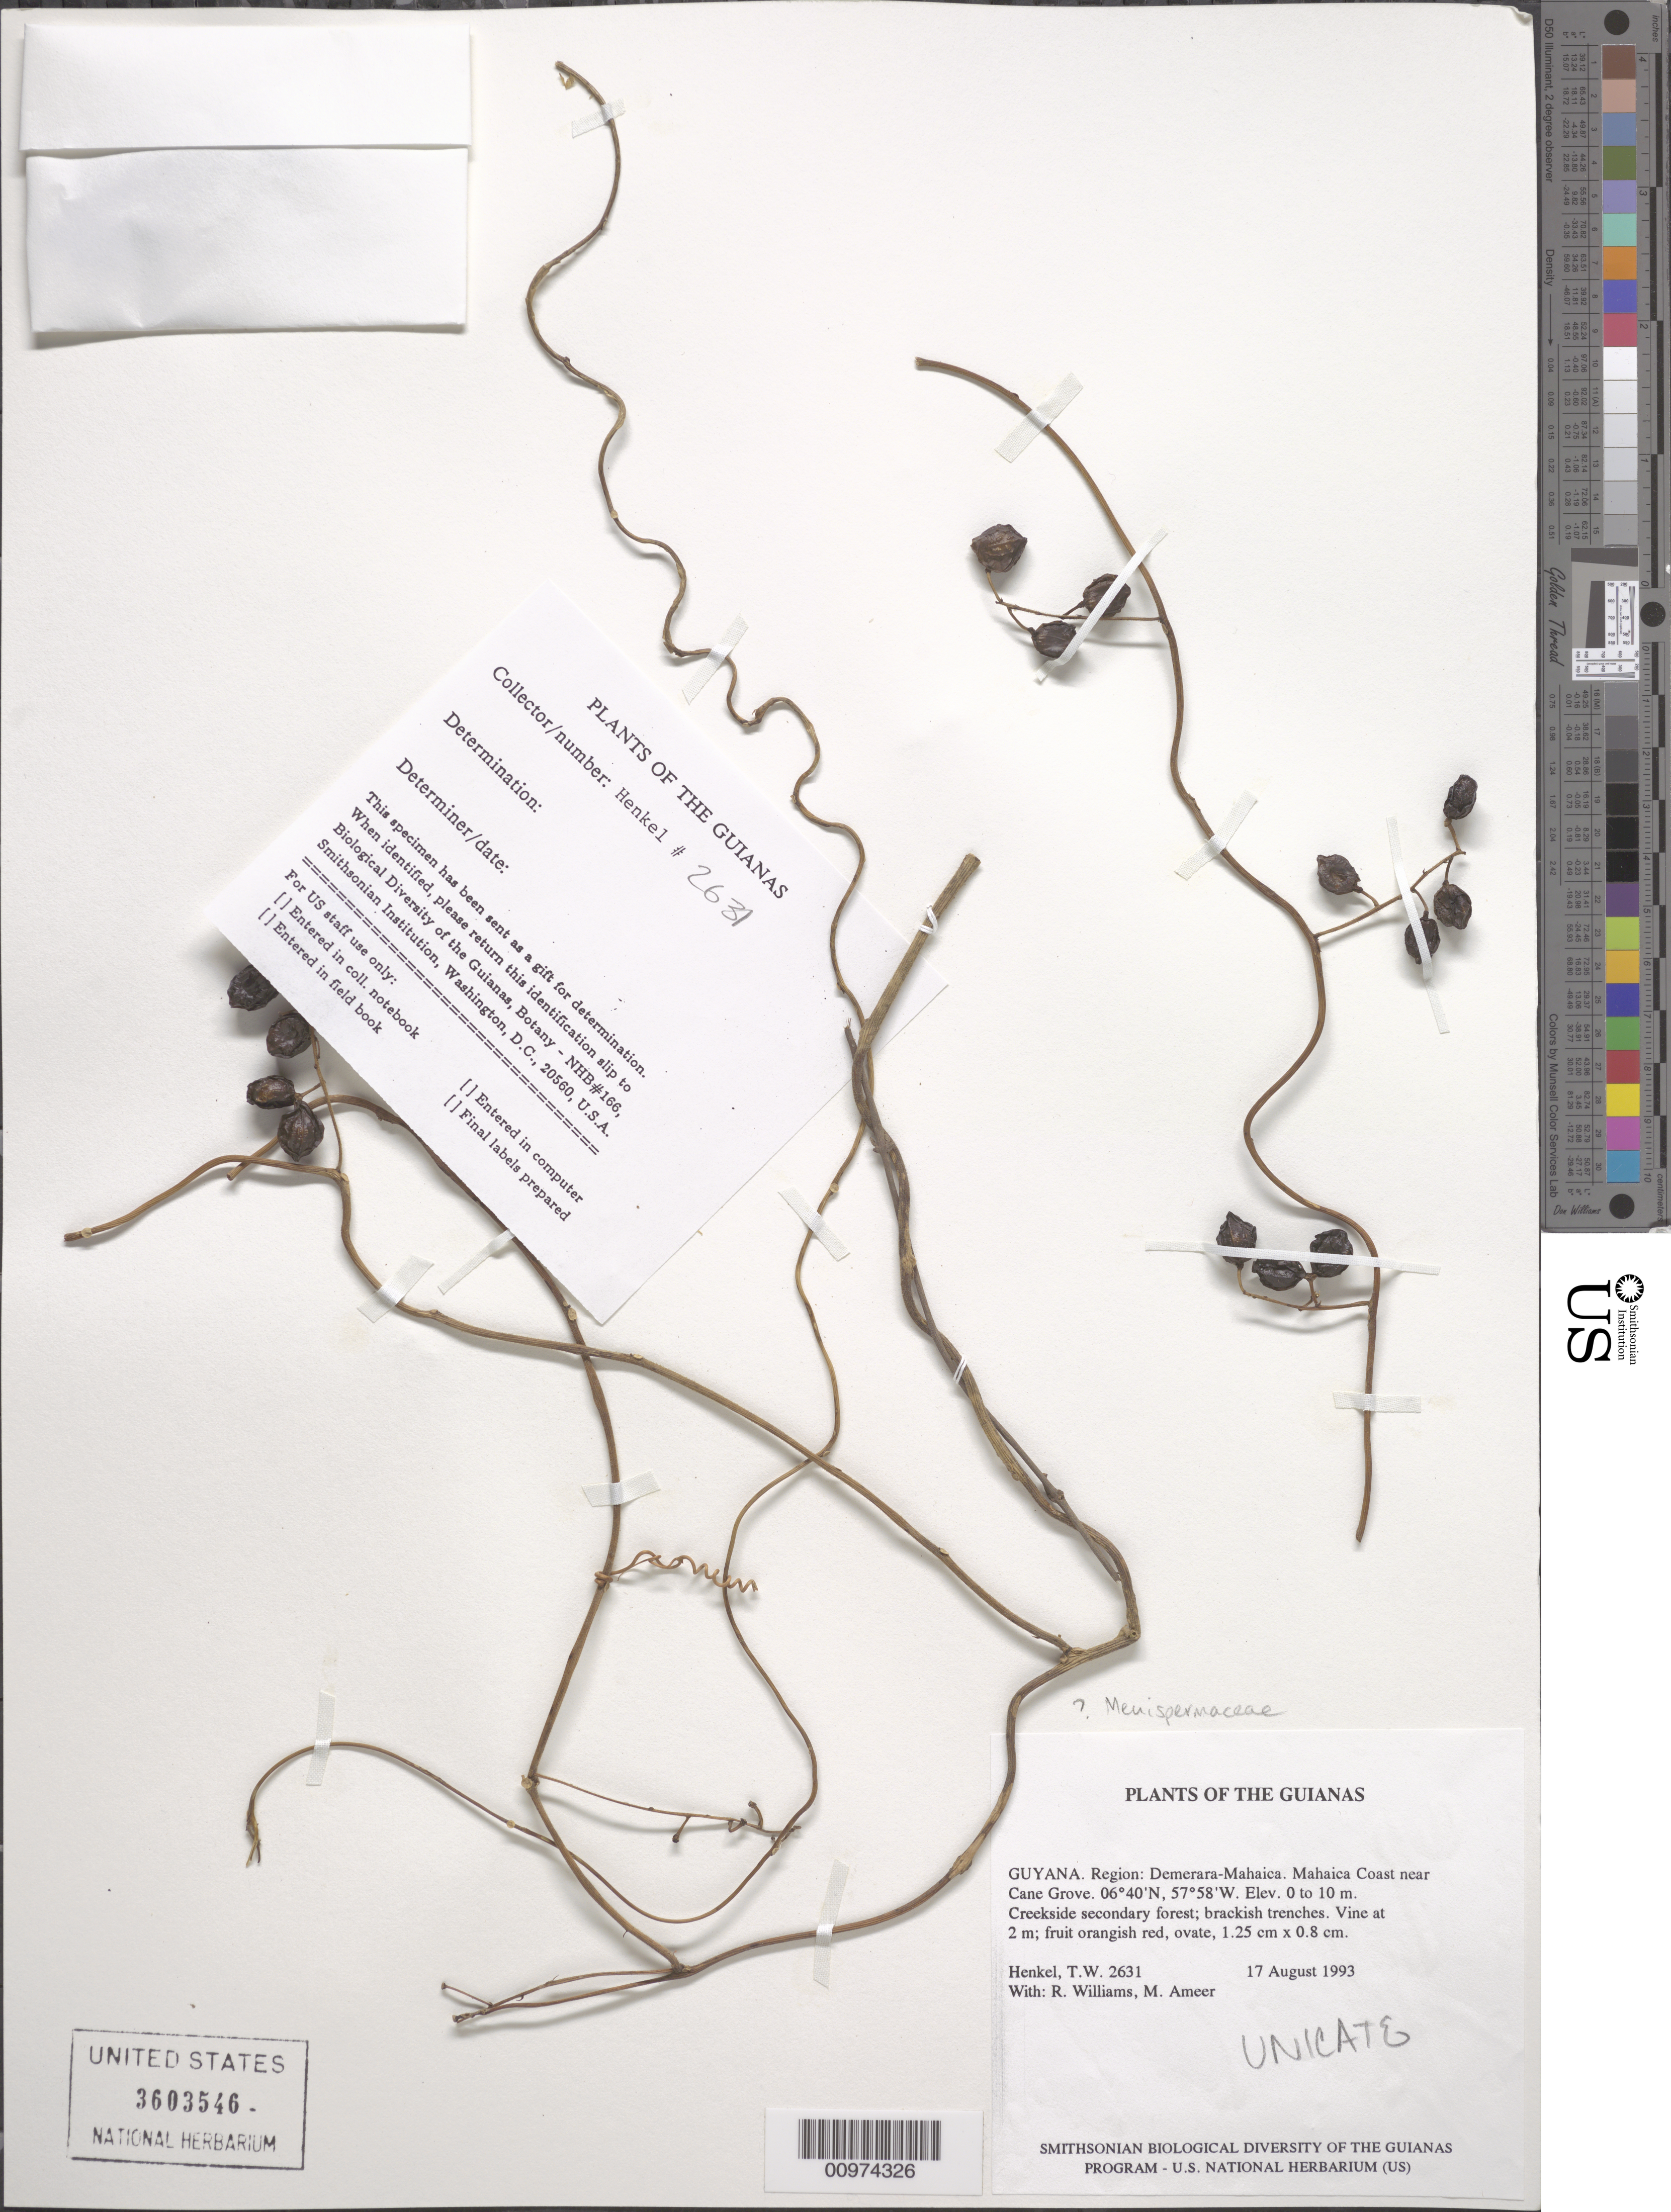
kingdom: Plantae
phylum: Tracheophyta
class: Magnoliopsida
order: Ranunculales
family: Menispermaceae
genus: Odontocarya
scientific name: Odontocarya tamoides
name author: (DC.) Miers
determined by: Acevedo-Rodríguez, P., (BOT), Smithsonian Institution - National Museum of Natural History (UNITED STATES)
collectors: T. Henkel, R. Williams & M. Ameer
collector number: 2631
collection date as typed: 17 August 1993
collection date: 1993-08-17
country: Guyana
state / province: Demerara-Mahaica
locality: Mahaica Coast near Cane Grove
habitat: Creekside secondary forest; brackish trenches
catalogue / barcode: US 3603546